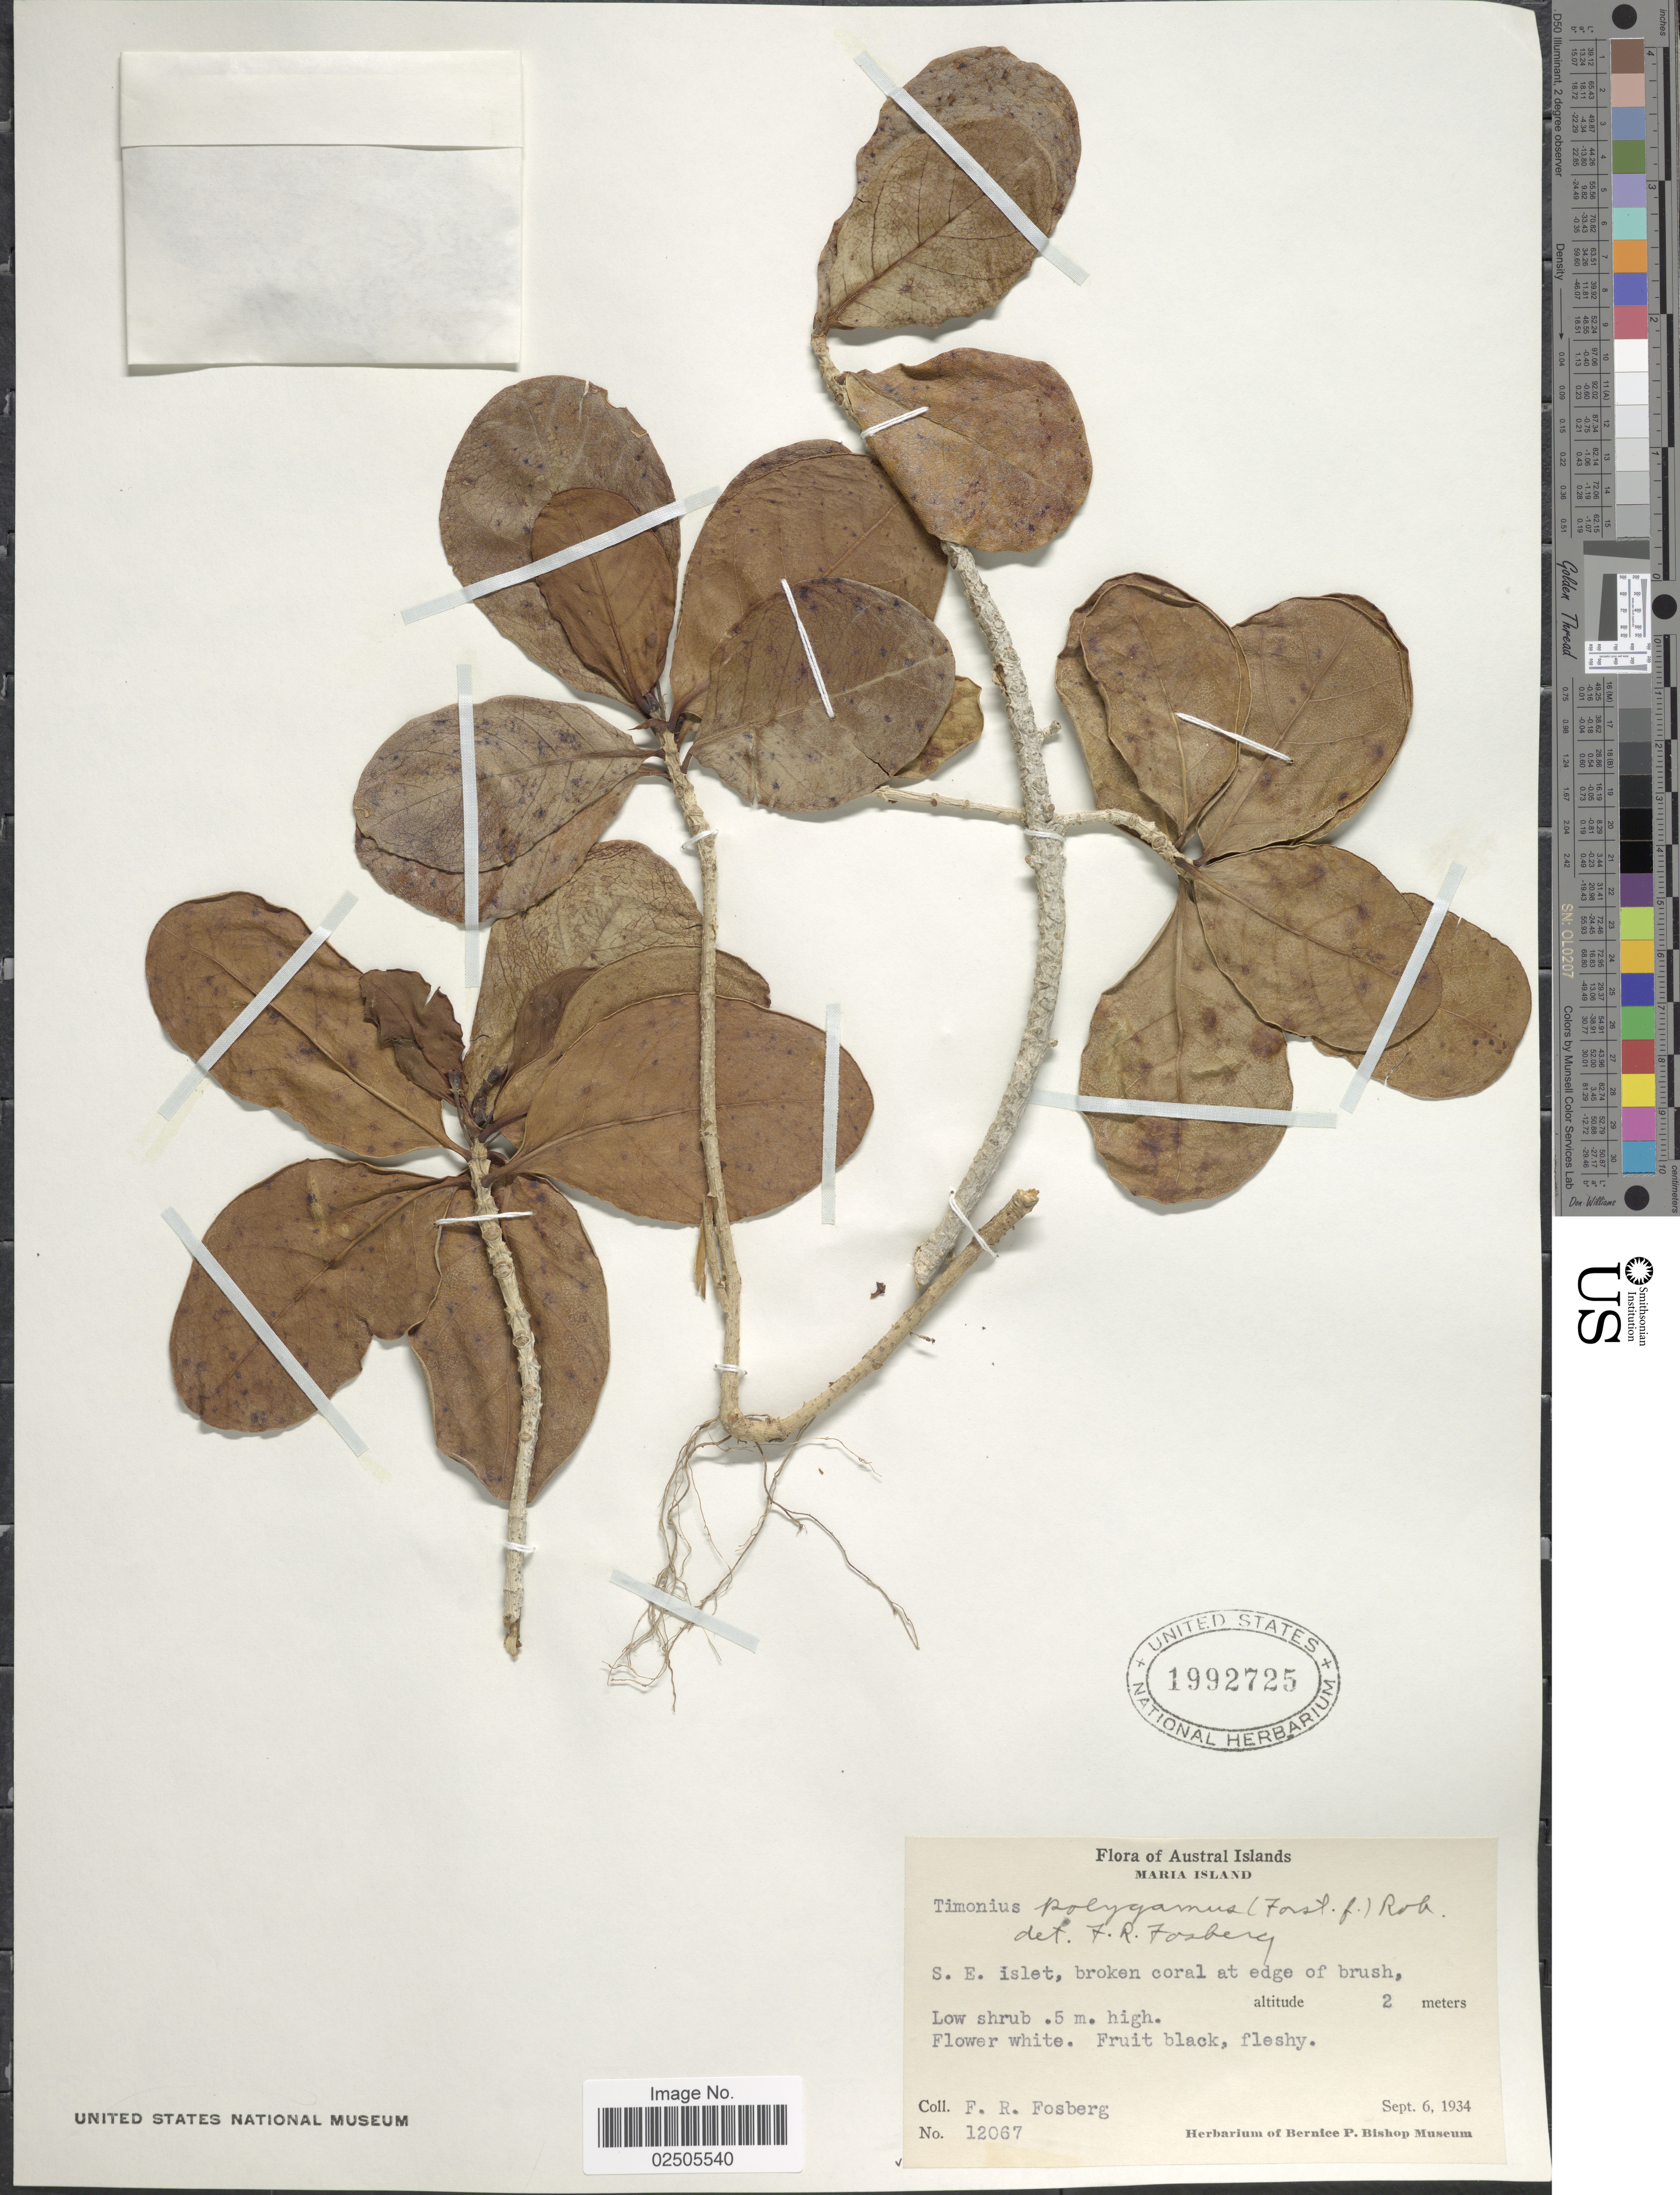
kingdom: Plantae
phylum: Tracheophyta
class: Magnoliopsida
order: Gentianales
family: Rubiaceae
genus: Timonius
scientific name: Timonius polygamus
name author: (G. Forst.) Rob.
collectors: F. R. Fosberg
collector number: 12067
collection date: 1934-09-06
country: French Polynesia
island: Maria Atoll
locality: Austral Islands, Maria Island, S.E. Islet, broken coral at edge of brush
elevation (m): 2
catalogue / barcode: US 1992725